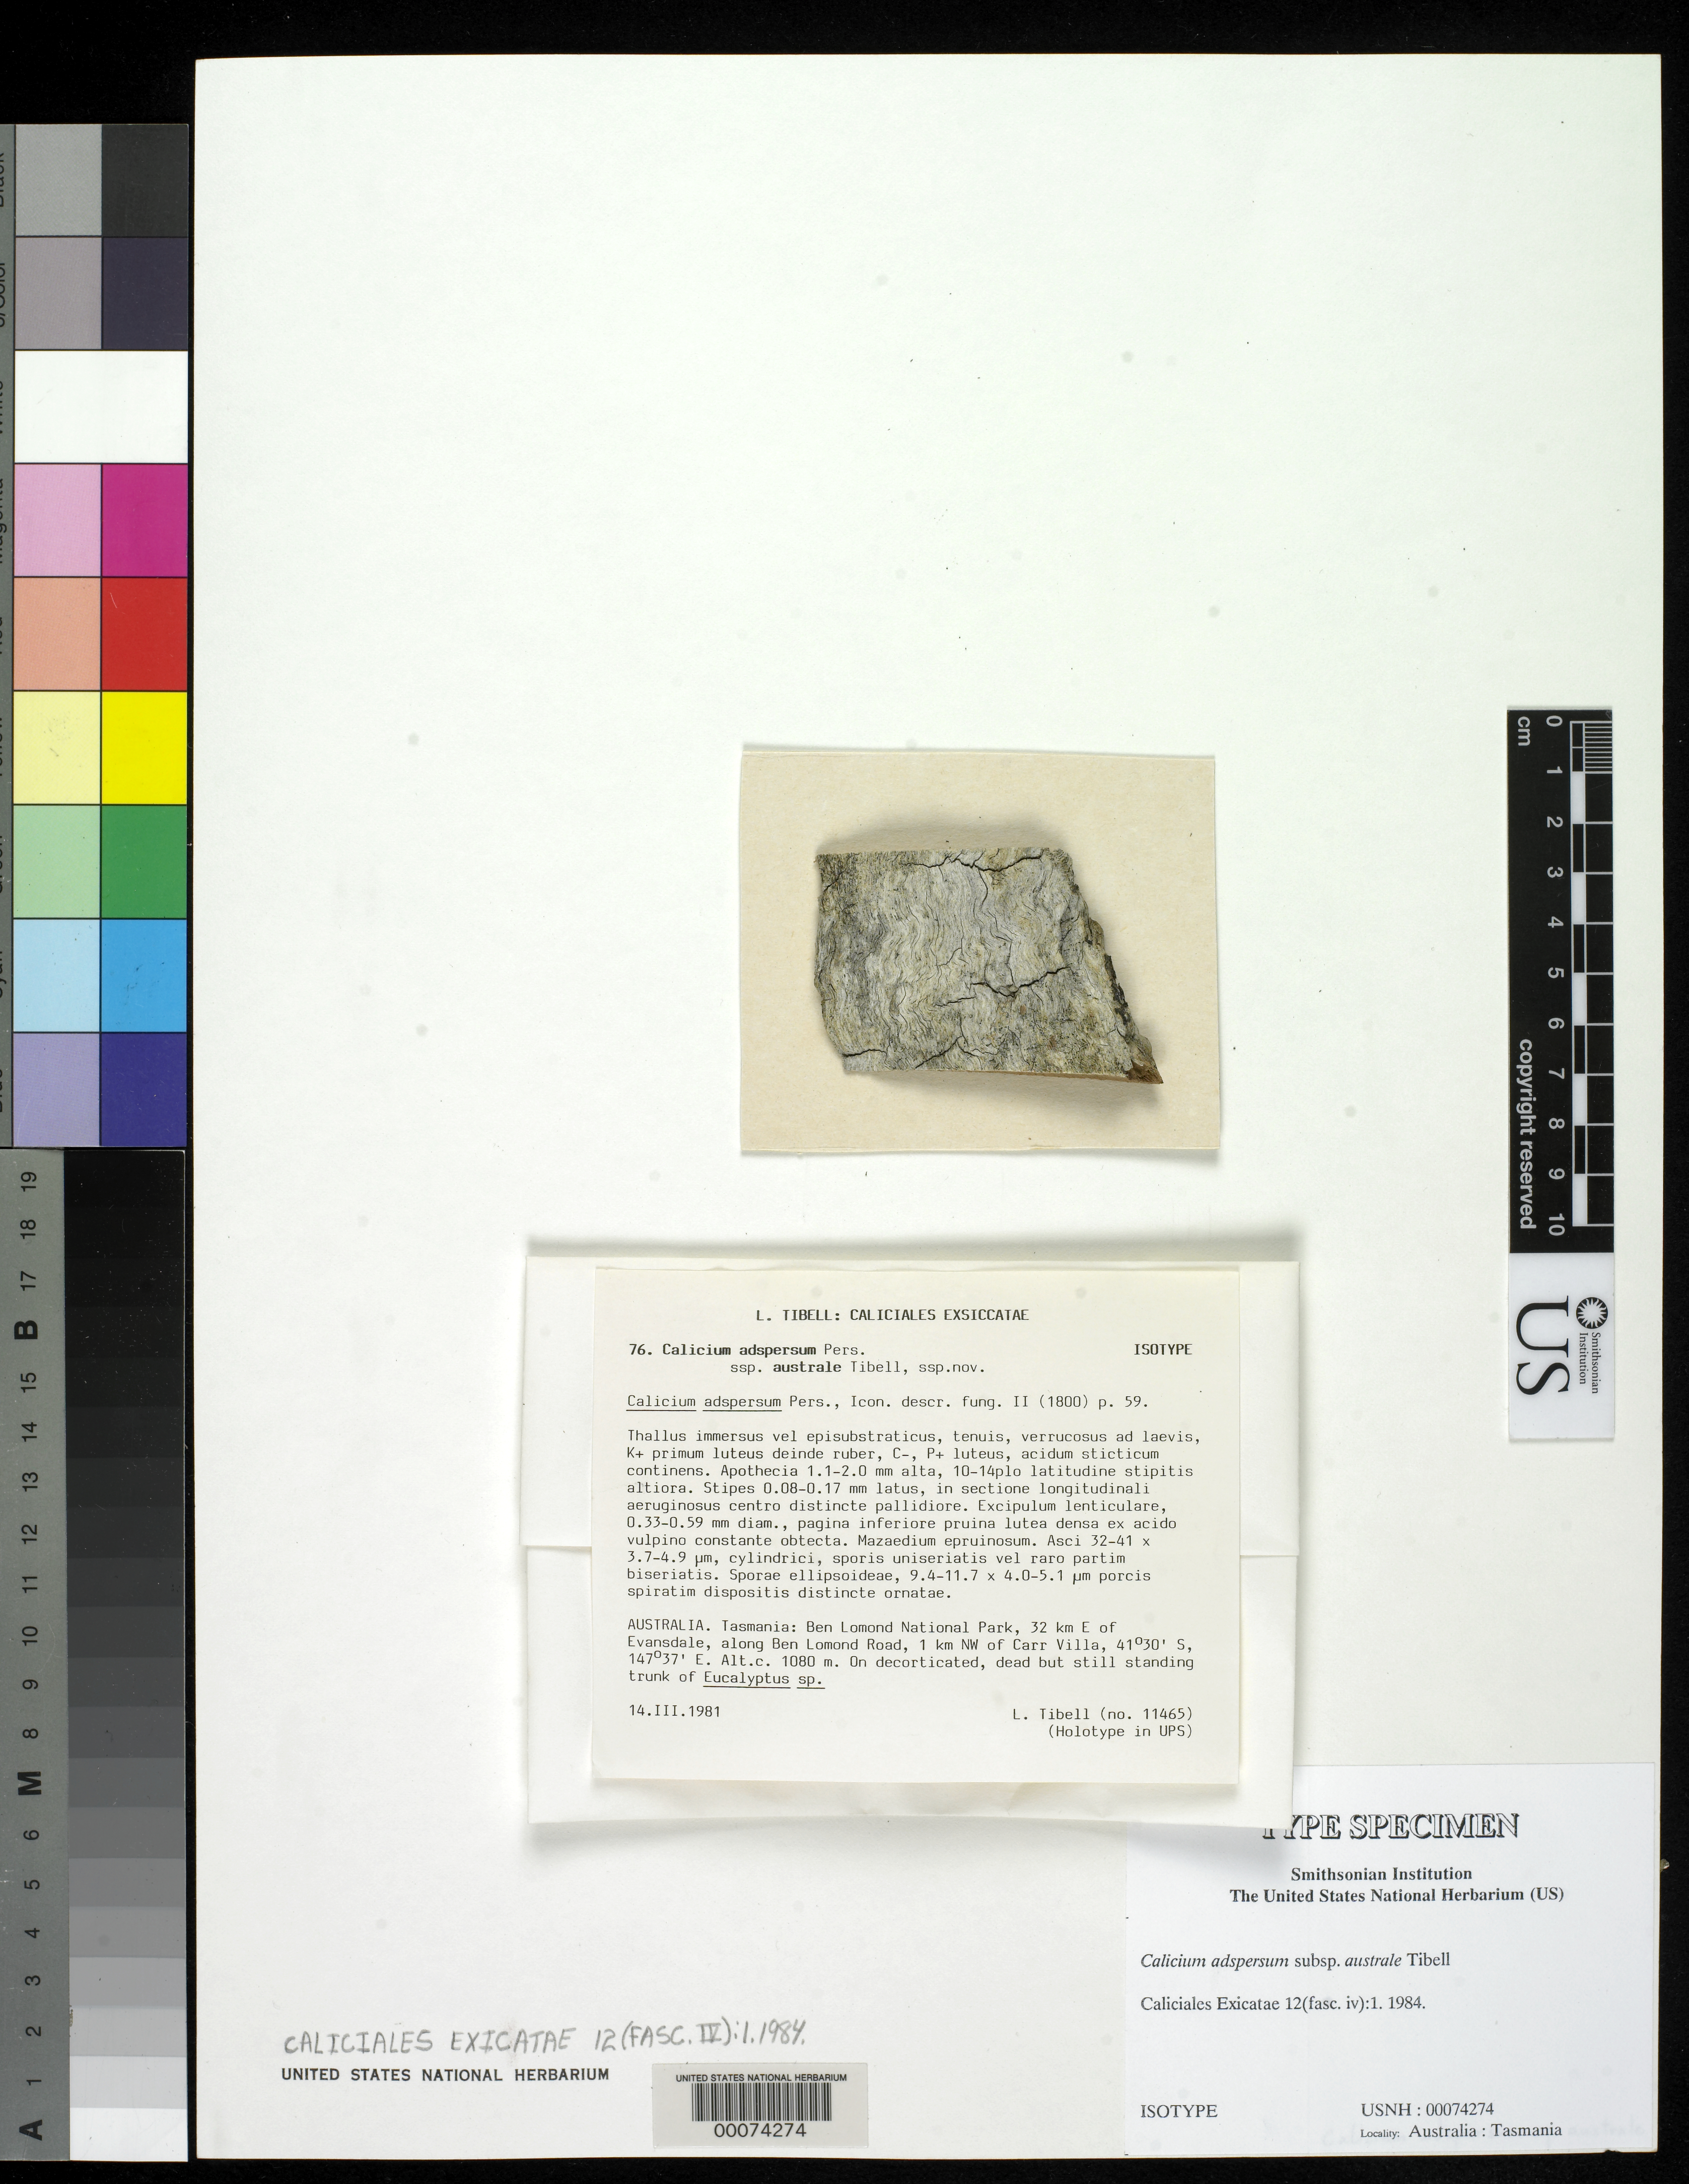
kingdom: Fungi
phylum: Ascomycota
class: Lecanoromycetes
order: Caliciales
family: Caliciaceae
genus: Calicium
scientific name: Calicium adspersum subsp. australe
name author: Tibell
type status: Isotype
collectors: L. Tibell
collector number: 11465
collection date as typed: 14 Mar 1981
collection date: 1981-03-14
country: Australia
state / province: Tasmania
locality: Ben Lomond National Park, 32 km E of Evansdale, along Ben Lomond Road, 1 km NW of Carr Villa.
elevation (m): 1080